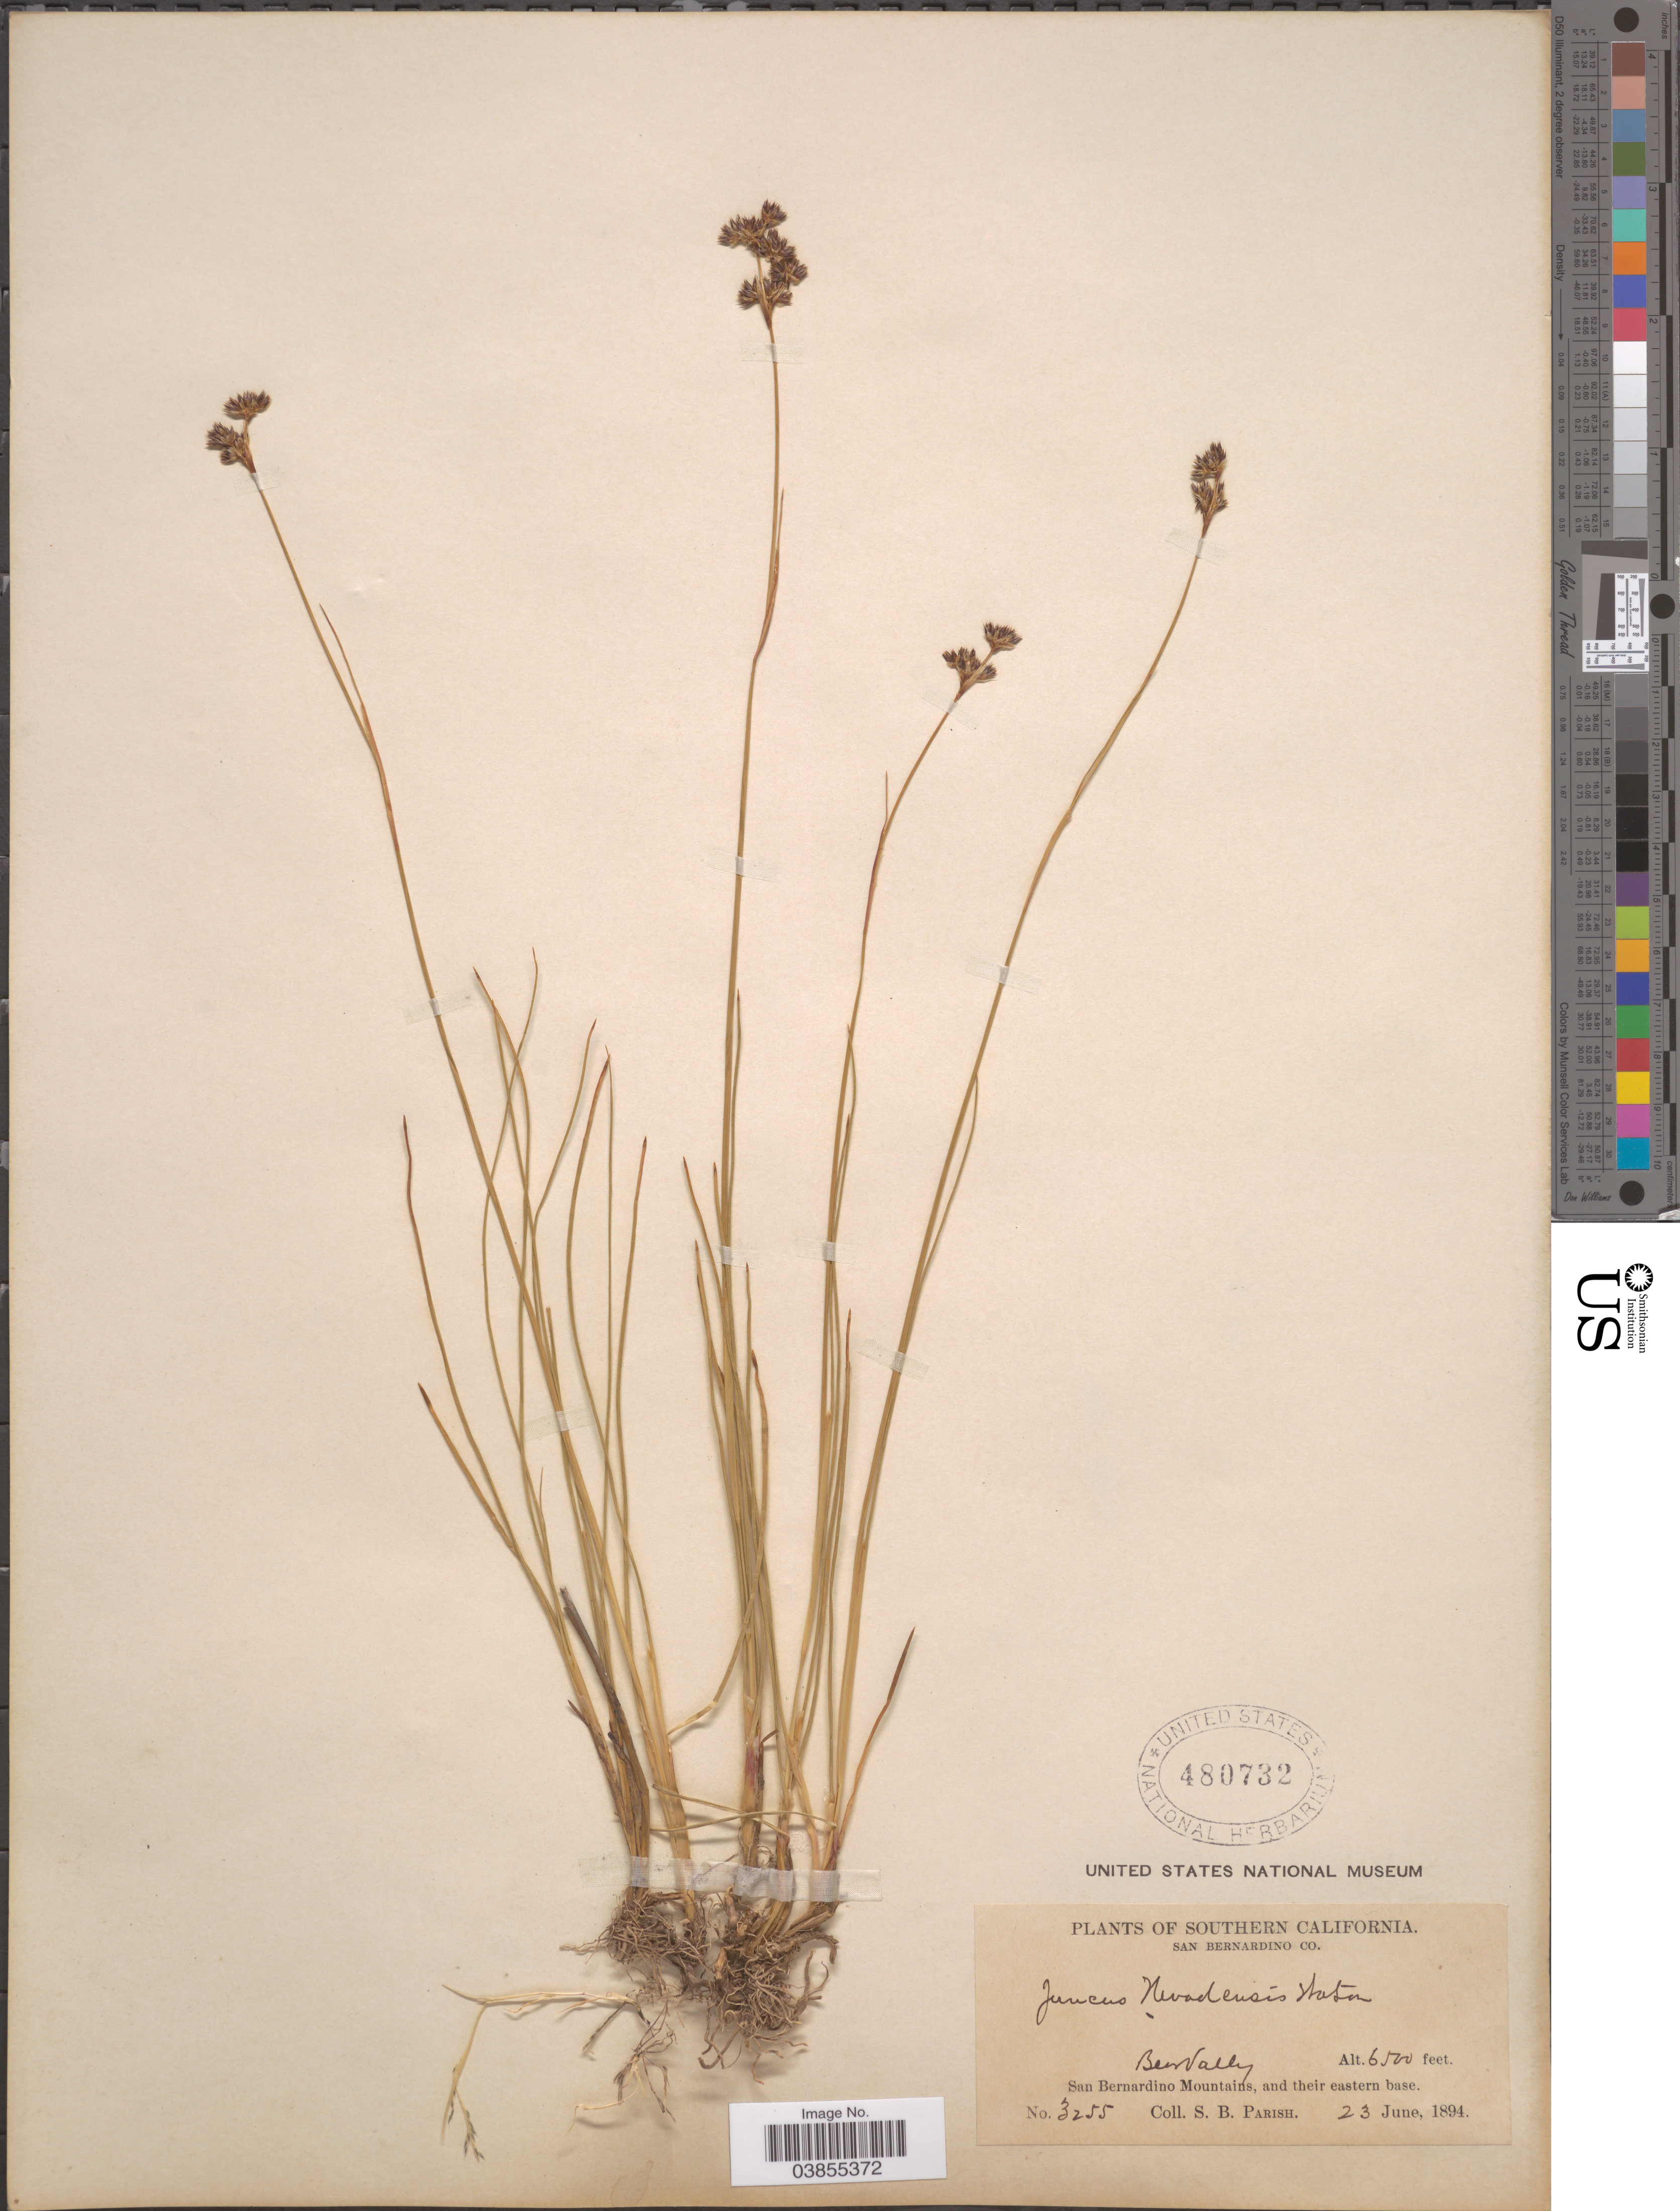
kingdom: Plantae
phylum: Tracheophyta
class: Liliopsida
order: Poales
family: Juncaceae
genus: Juncus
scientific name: Juncus nevadensis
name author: S. Watson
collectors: S. B. Parish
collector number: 3255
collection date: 1894-06-23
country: United States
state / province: California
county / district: San Bernardino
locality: Southern California. San Bernardino Co. Bear Valley. San Bernardino Mountains, and their eastern base.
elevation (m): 1981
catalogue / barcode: US 480732